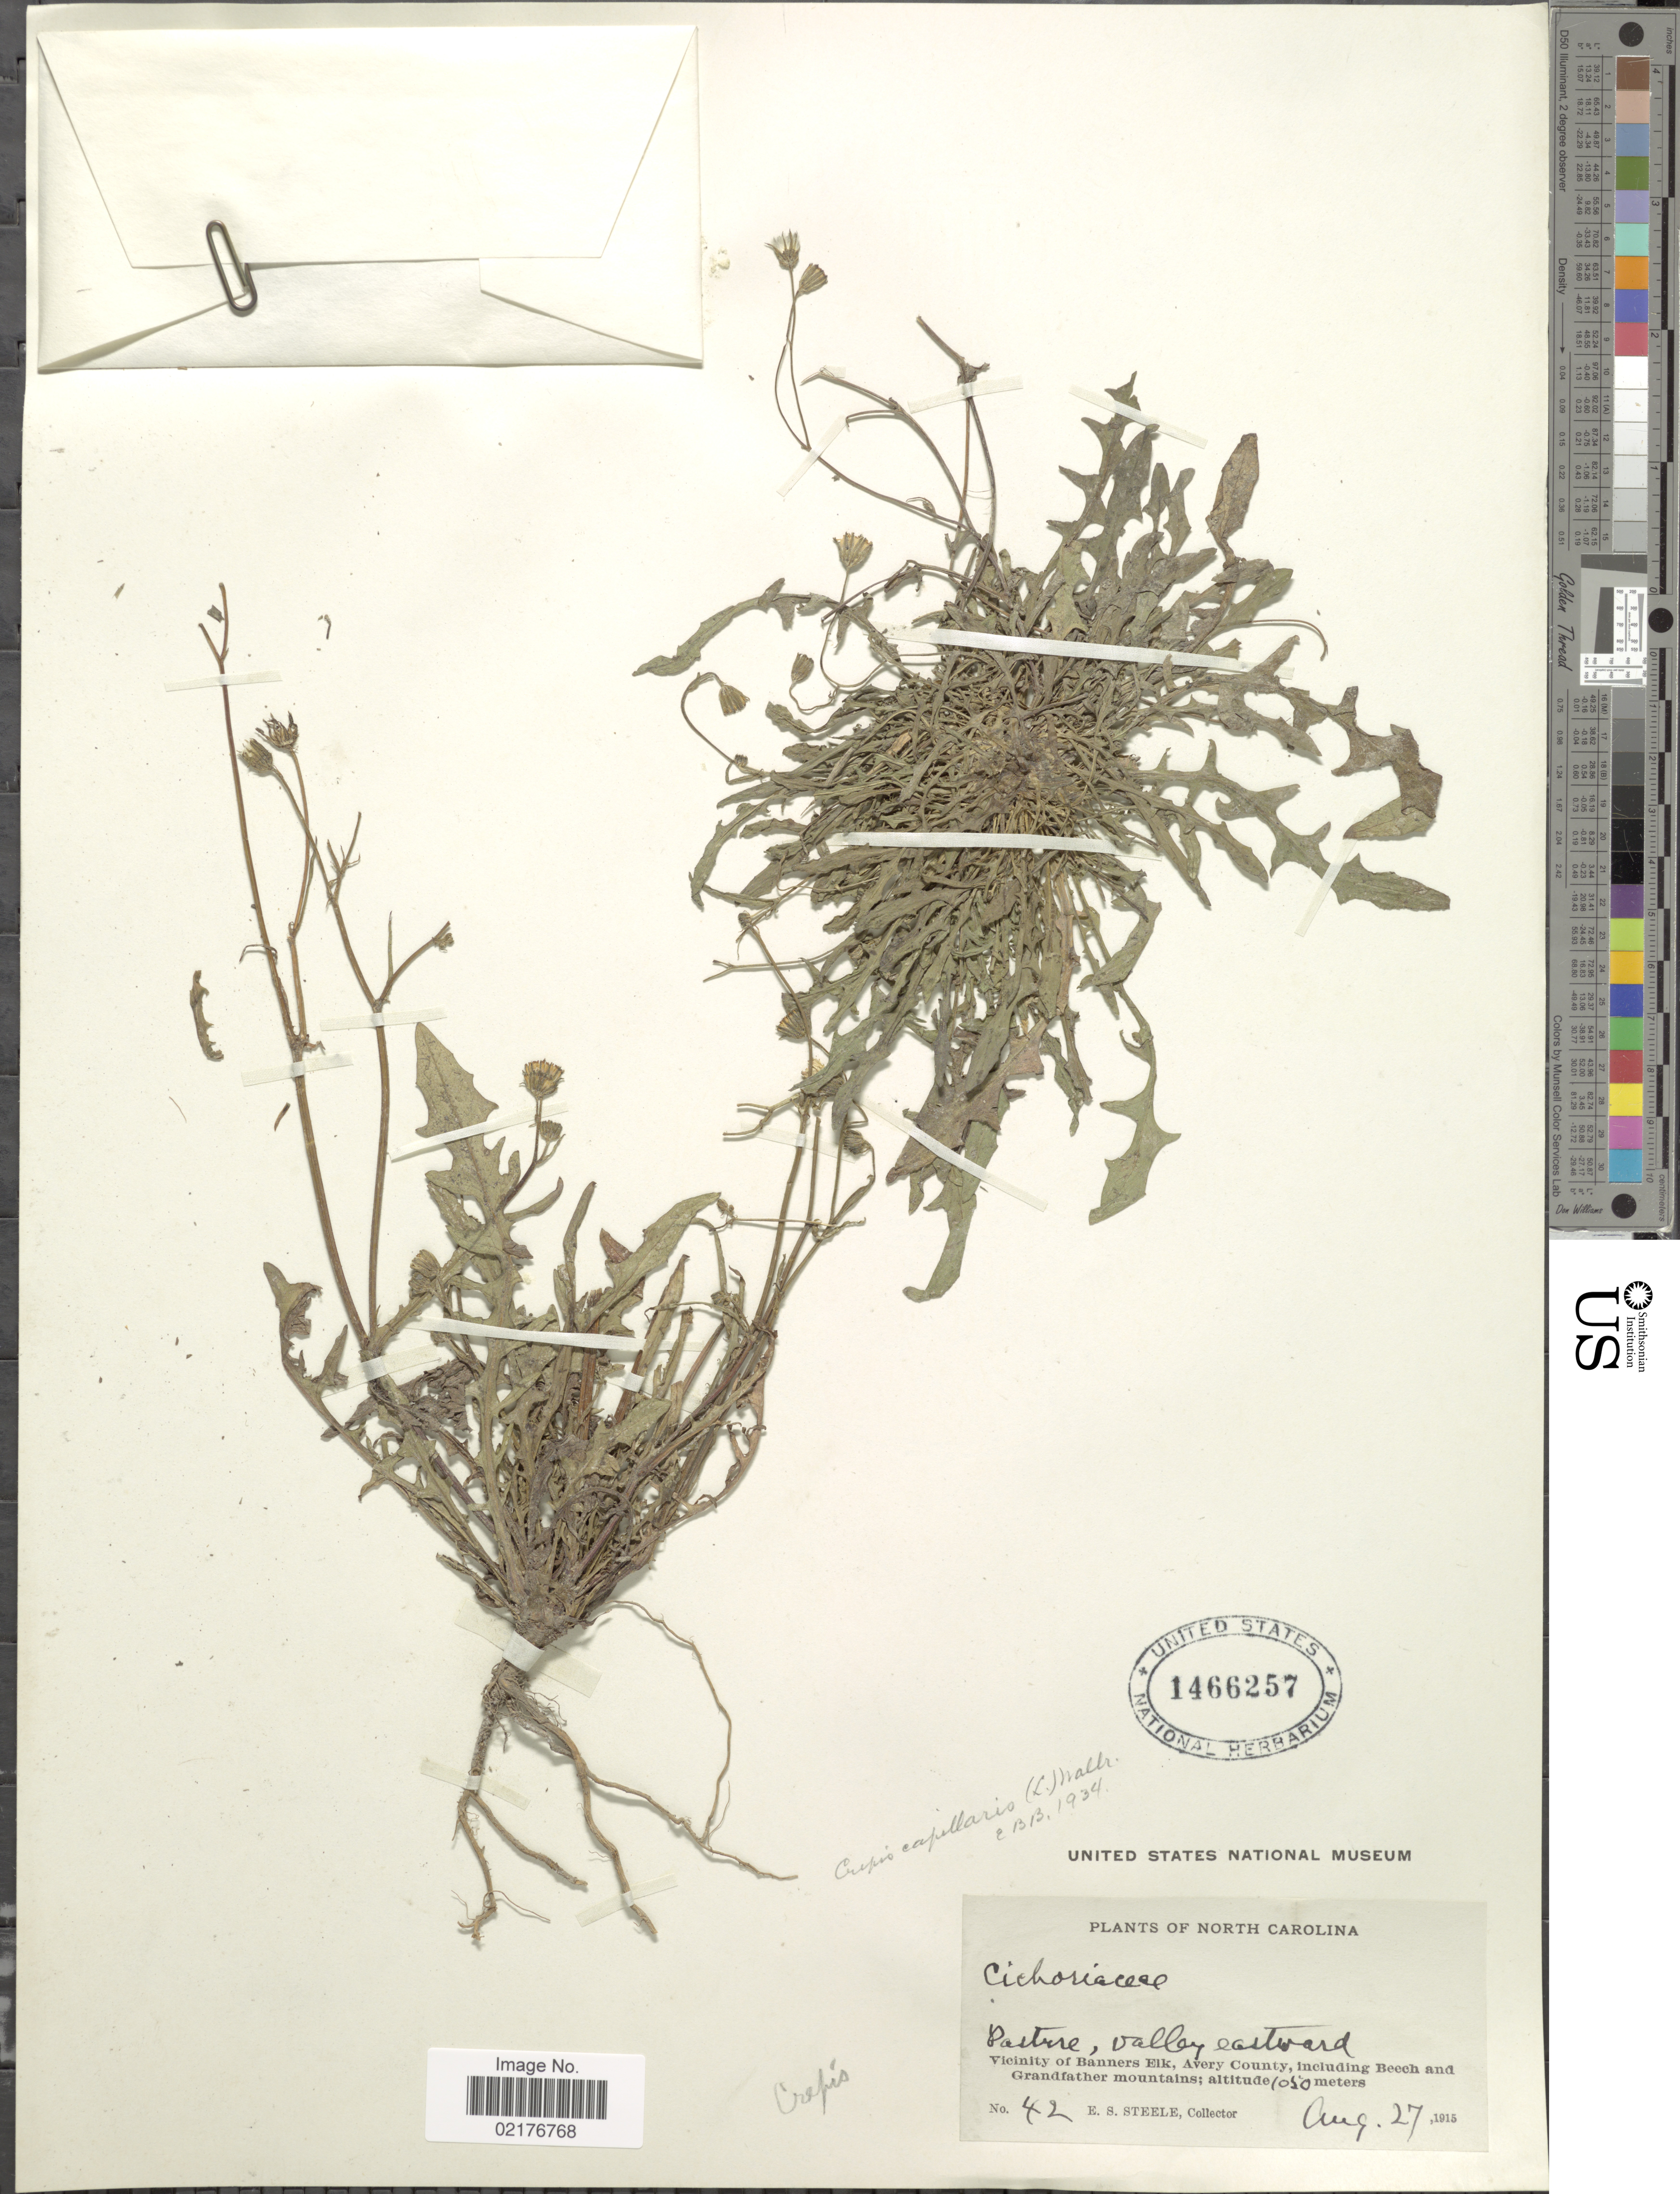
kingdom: Plantae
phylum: Tracheophyta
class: Magnoliopsida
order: Asterales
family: Asteraceae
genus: Crepis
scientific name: Crepis capillaris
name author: (L.) Wallr.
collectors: E. Steele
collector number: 42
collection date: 1915-08-27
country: United States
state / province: North Carolina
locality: Pastre, Valley eastward, Vicinity of Banners Elk, Avery County, including Beech and Grandfather mountains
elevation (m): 1050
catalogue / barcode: US 1466257